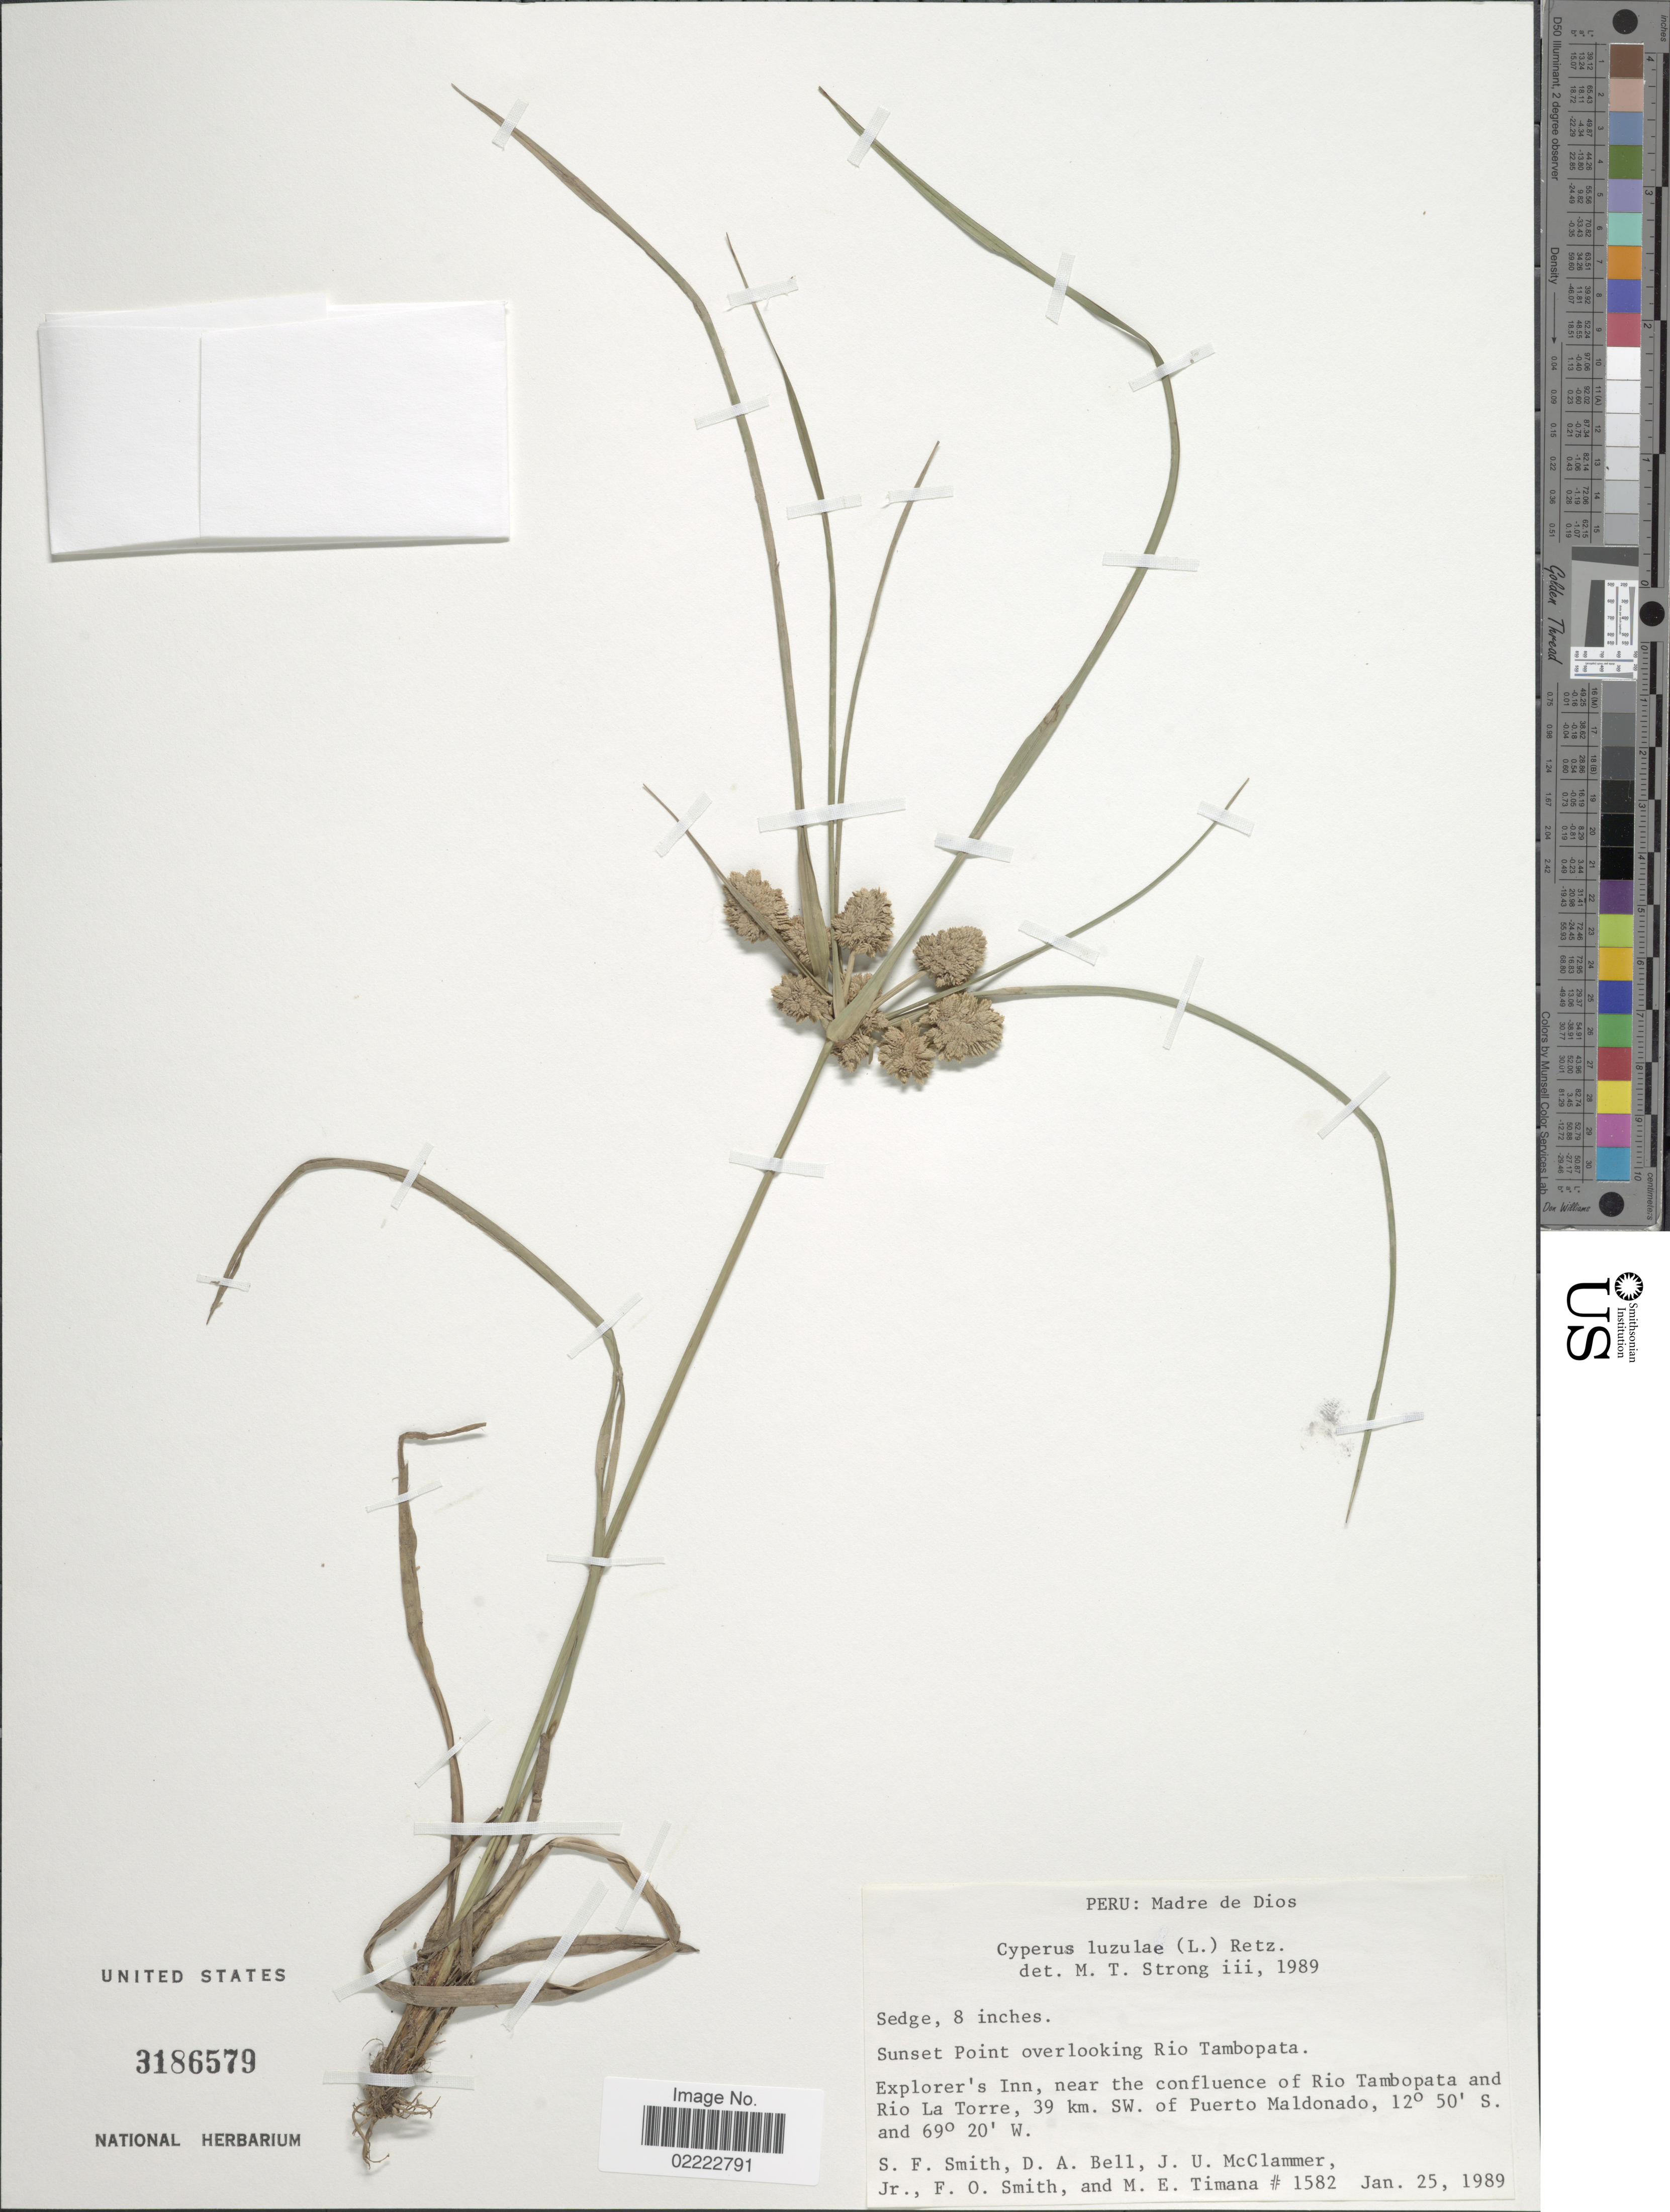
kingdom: Plantae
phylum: Tracheophyta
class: Liliopsida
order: Poales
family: Cyperaceae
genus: Cyperus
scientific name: Cyperus luzulae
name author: (L.) Rottb. ex Retz.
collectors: S.F. Smith, D. A. Bell, J. McClammer Jr. & F. Smith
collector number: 1582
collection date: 1989-01-25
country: Peru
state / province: Madre de Dios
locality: Sunset Point overlooking Rio Tambopata, Explorer's Inn, near the confluence of Rio Tambopata and Rio La Torre, 39 km SW of Puerto Maldonado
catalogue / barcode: US 3186579